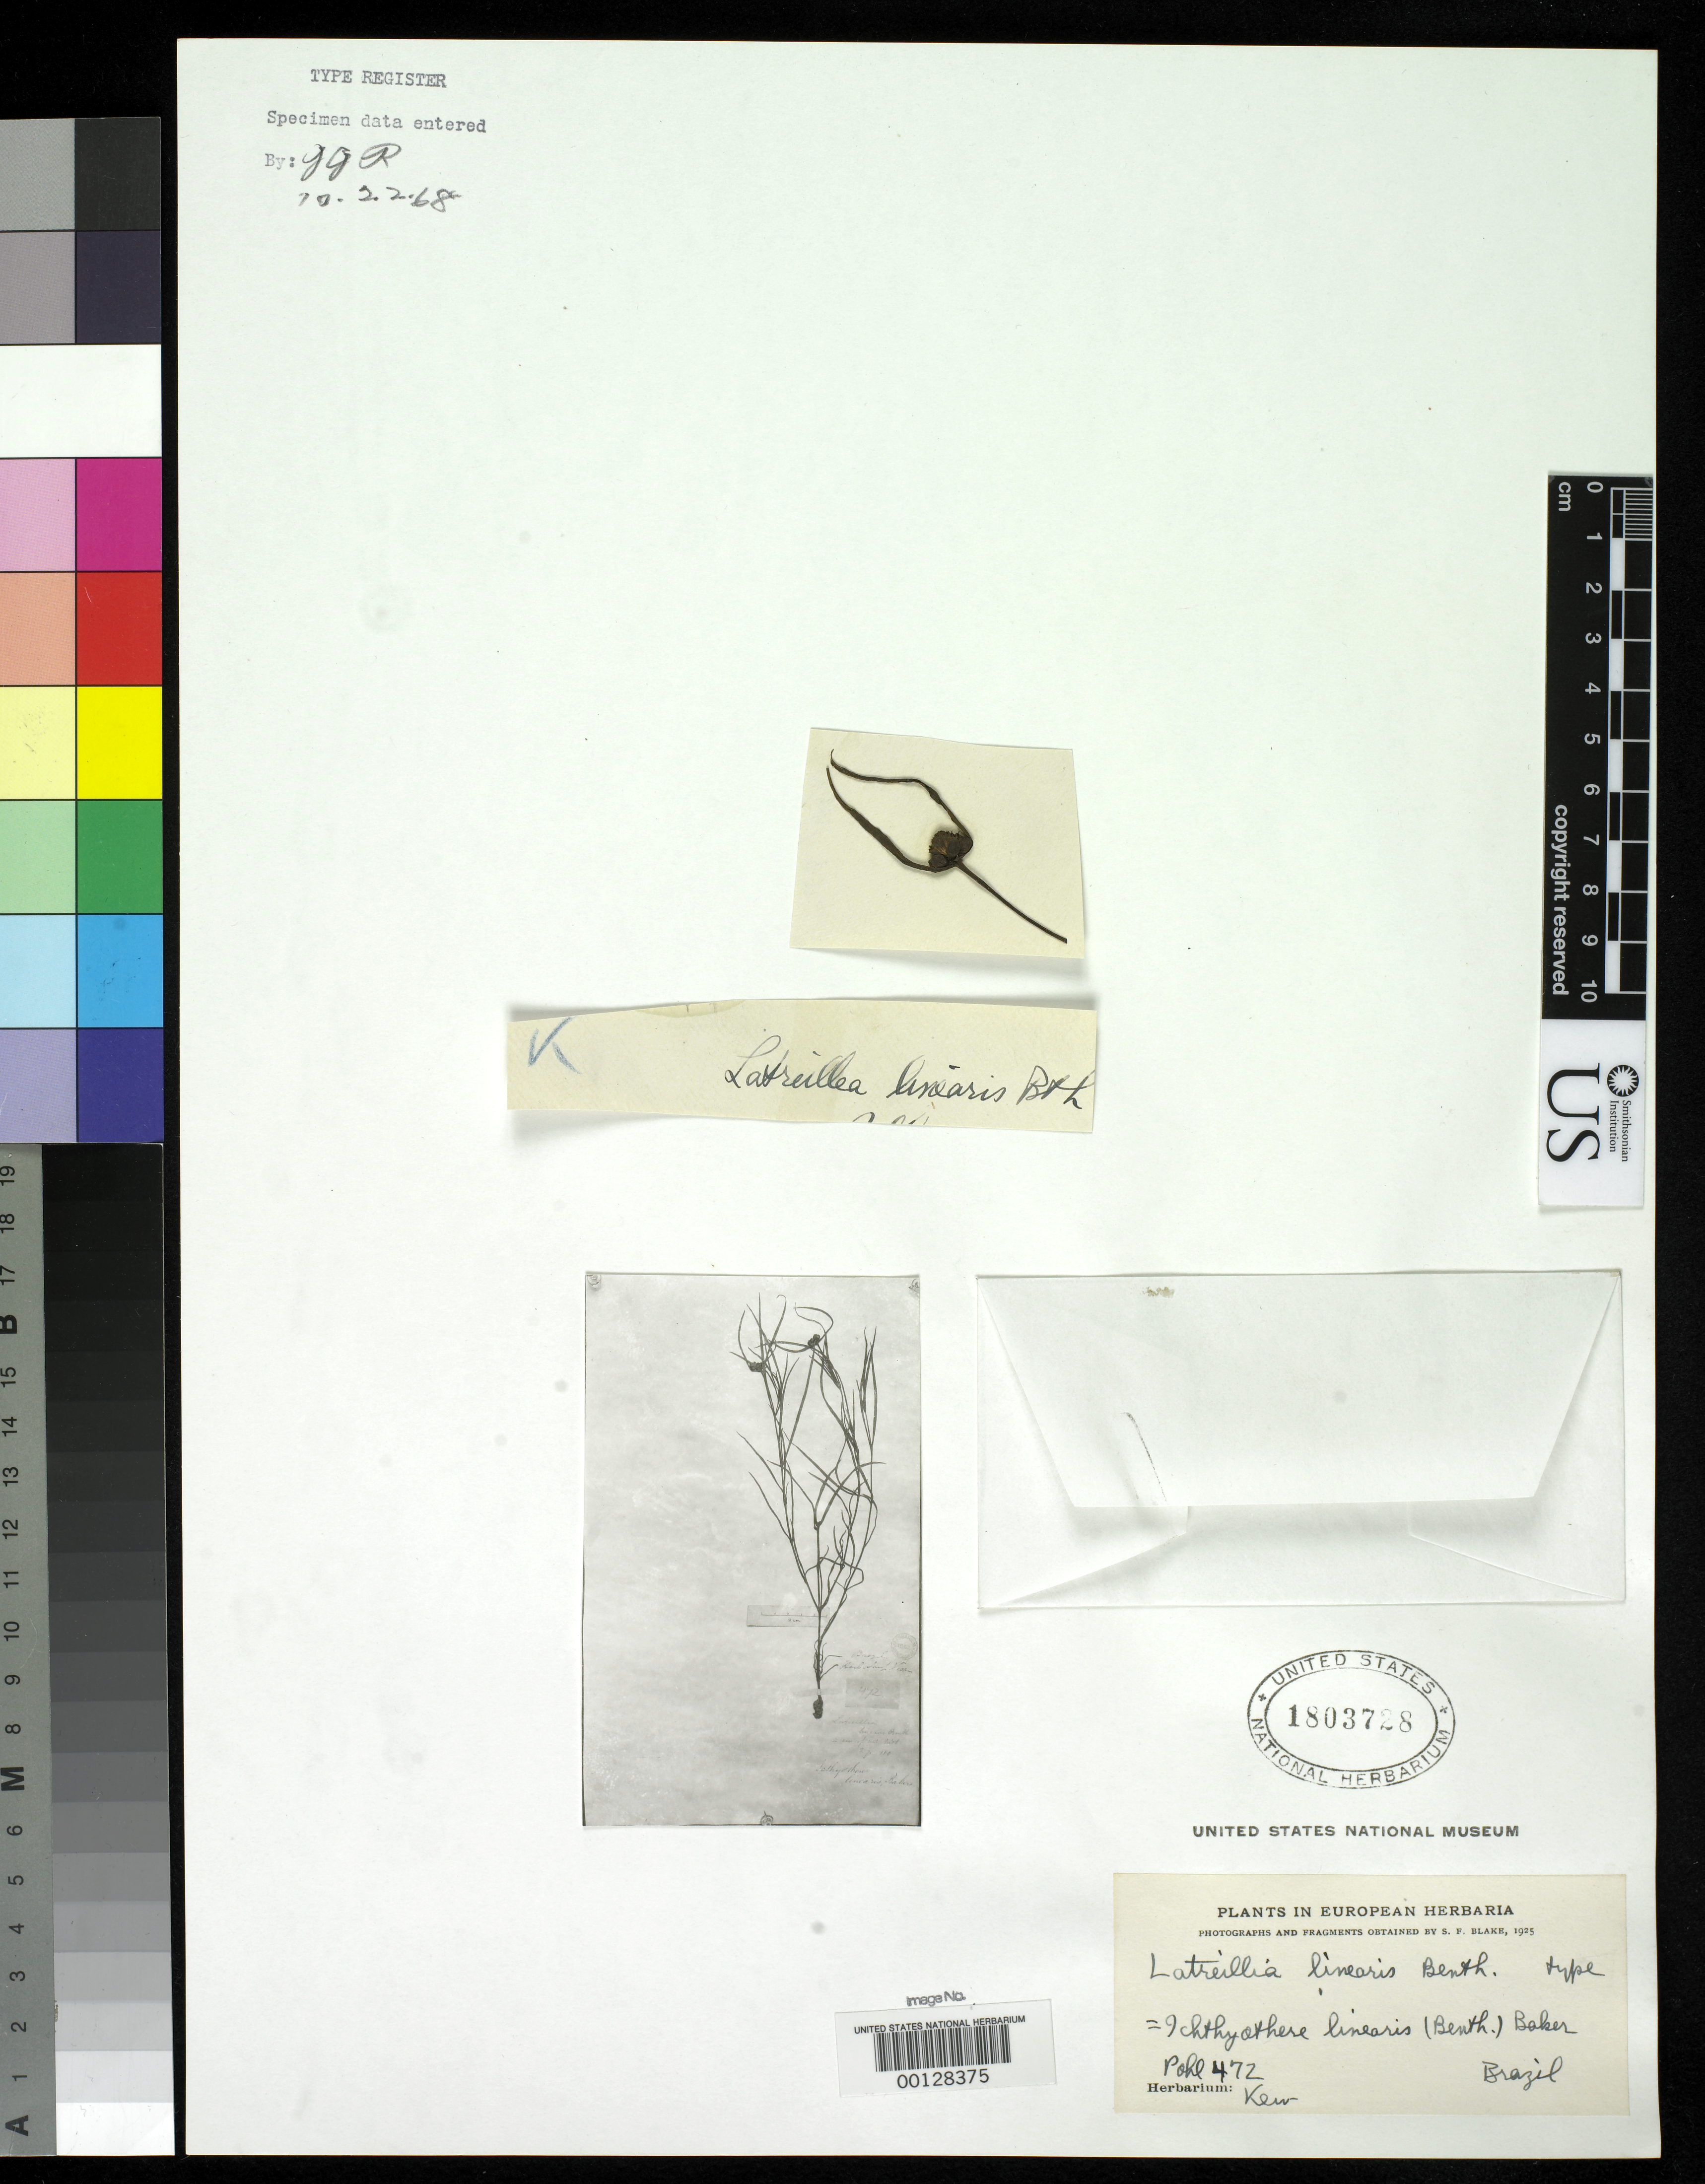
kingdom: Plantae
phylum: Tracheophyta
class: Magnoliopsida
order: Asterales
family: Asteraceae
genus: Latreillea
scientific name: Latreillea linearis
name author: Benth.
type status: Type Material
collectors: J. B. E. Pohl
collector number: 472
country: Brazil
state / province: Minas Gerais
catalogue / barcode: US 1803728